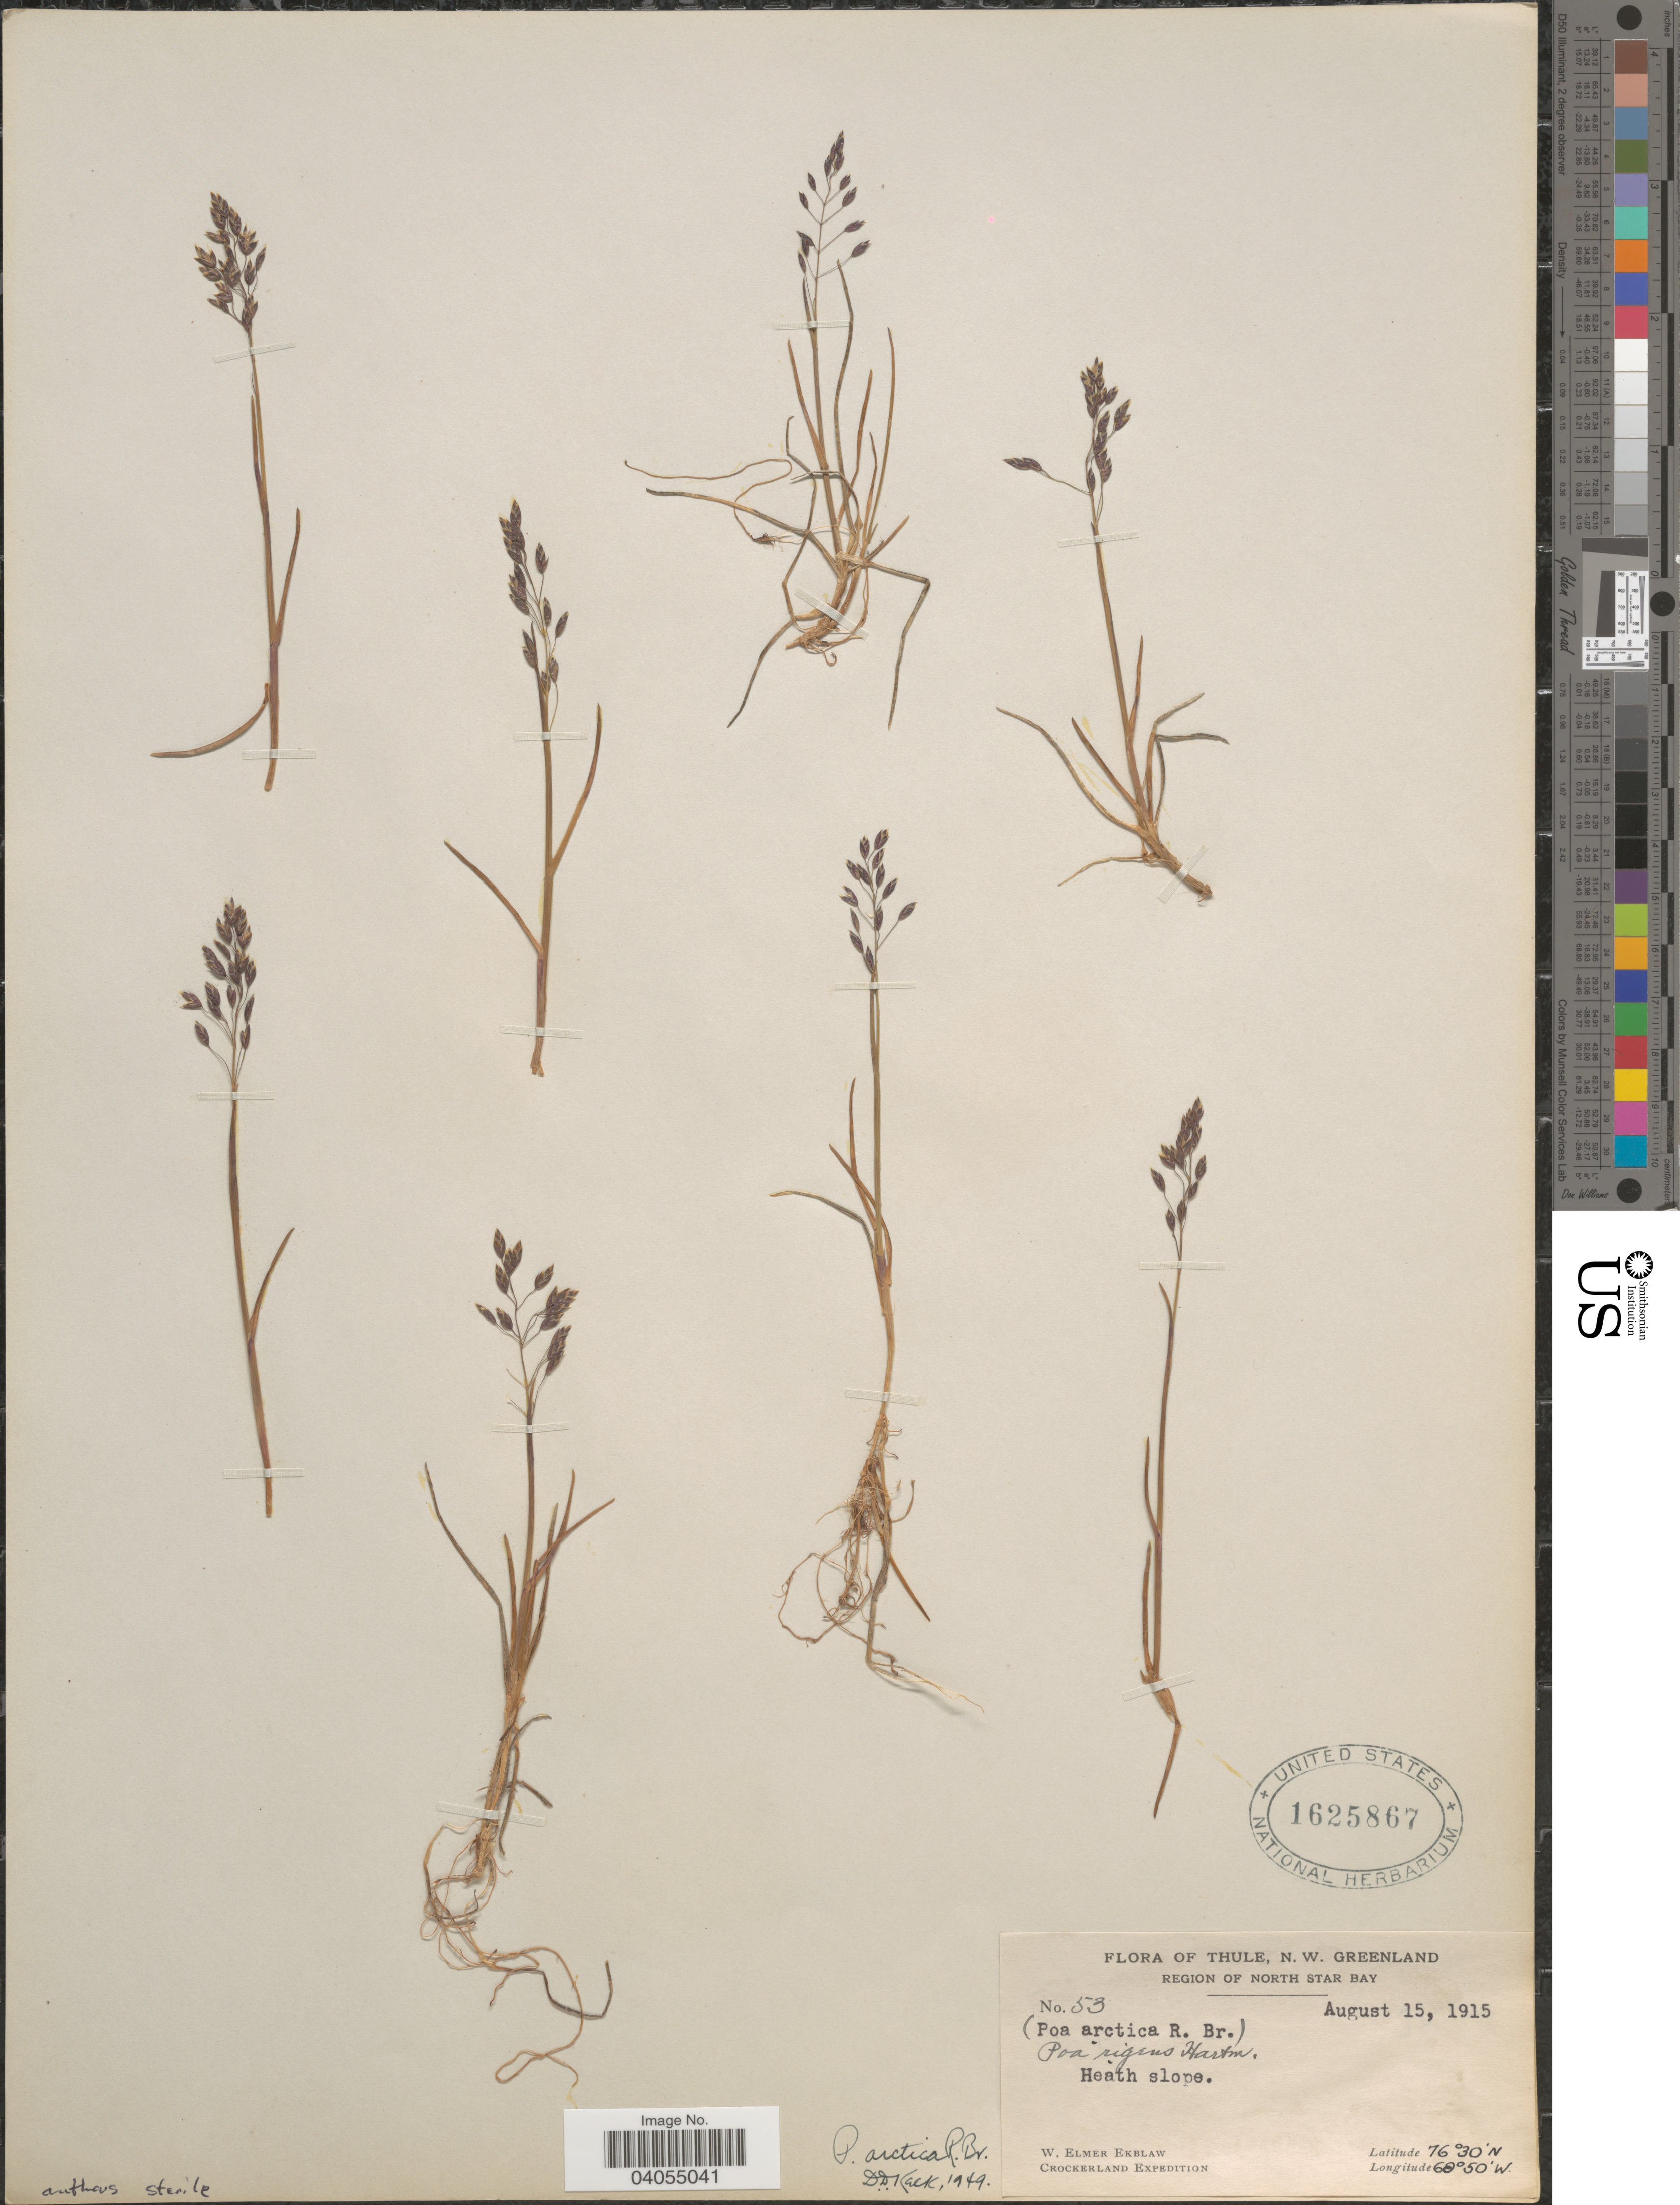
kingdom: Plantae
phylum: Tracheophyta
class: Liliopsida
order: Poales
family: Poaceae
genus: Poa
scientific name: Poa arctica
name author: R. Br.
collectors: W. Ekblaw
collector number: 53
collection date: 1915-08-15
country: Greenland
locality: Thule, N.W. Greenland. Region of North Star Bay. Heath slope.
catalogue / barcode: US 1625867